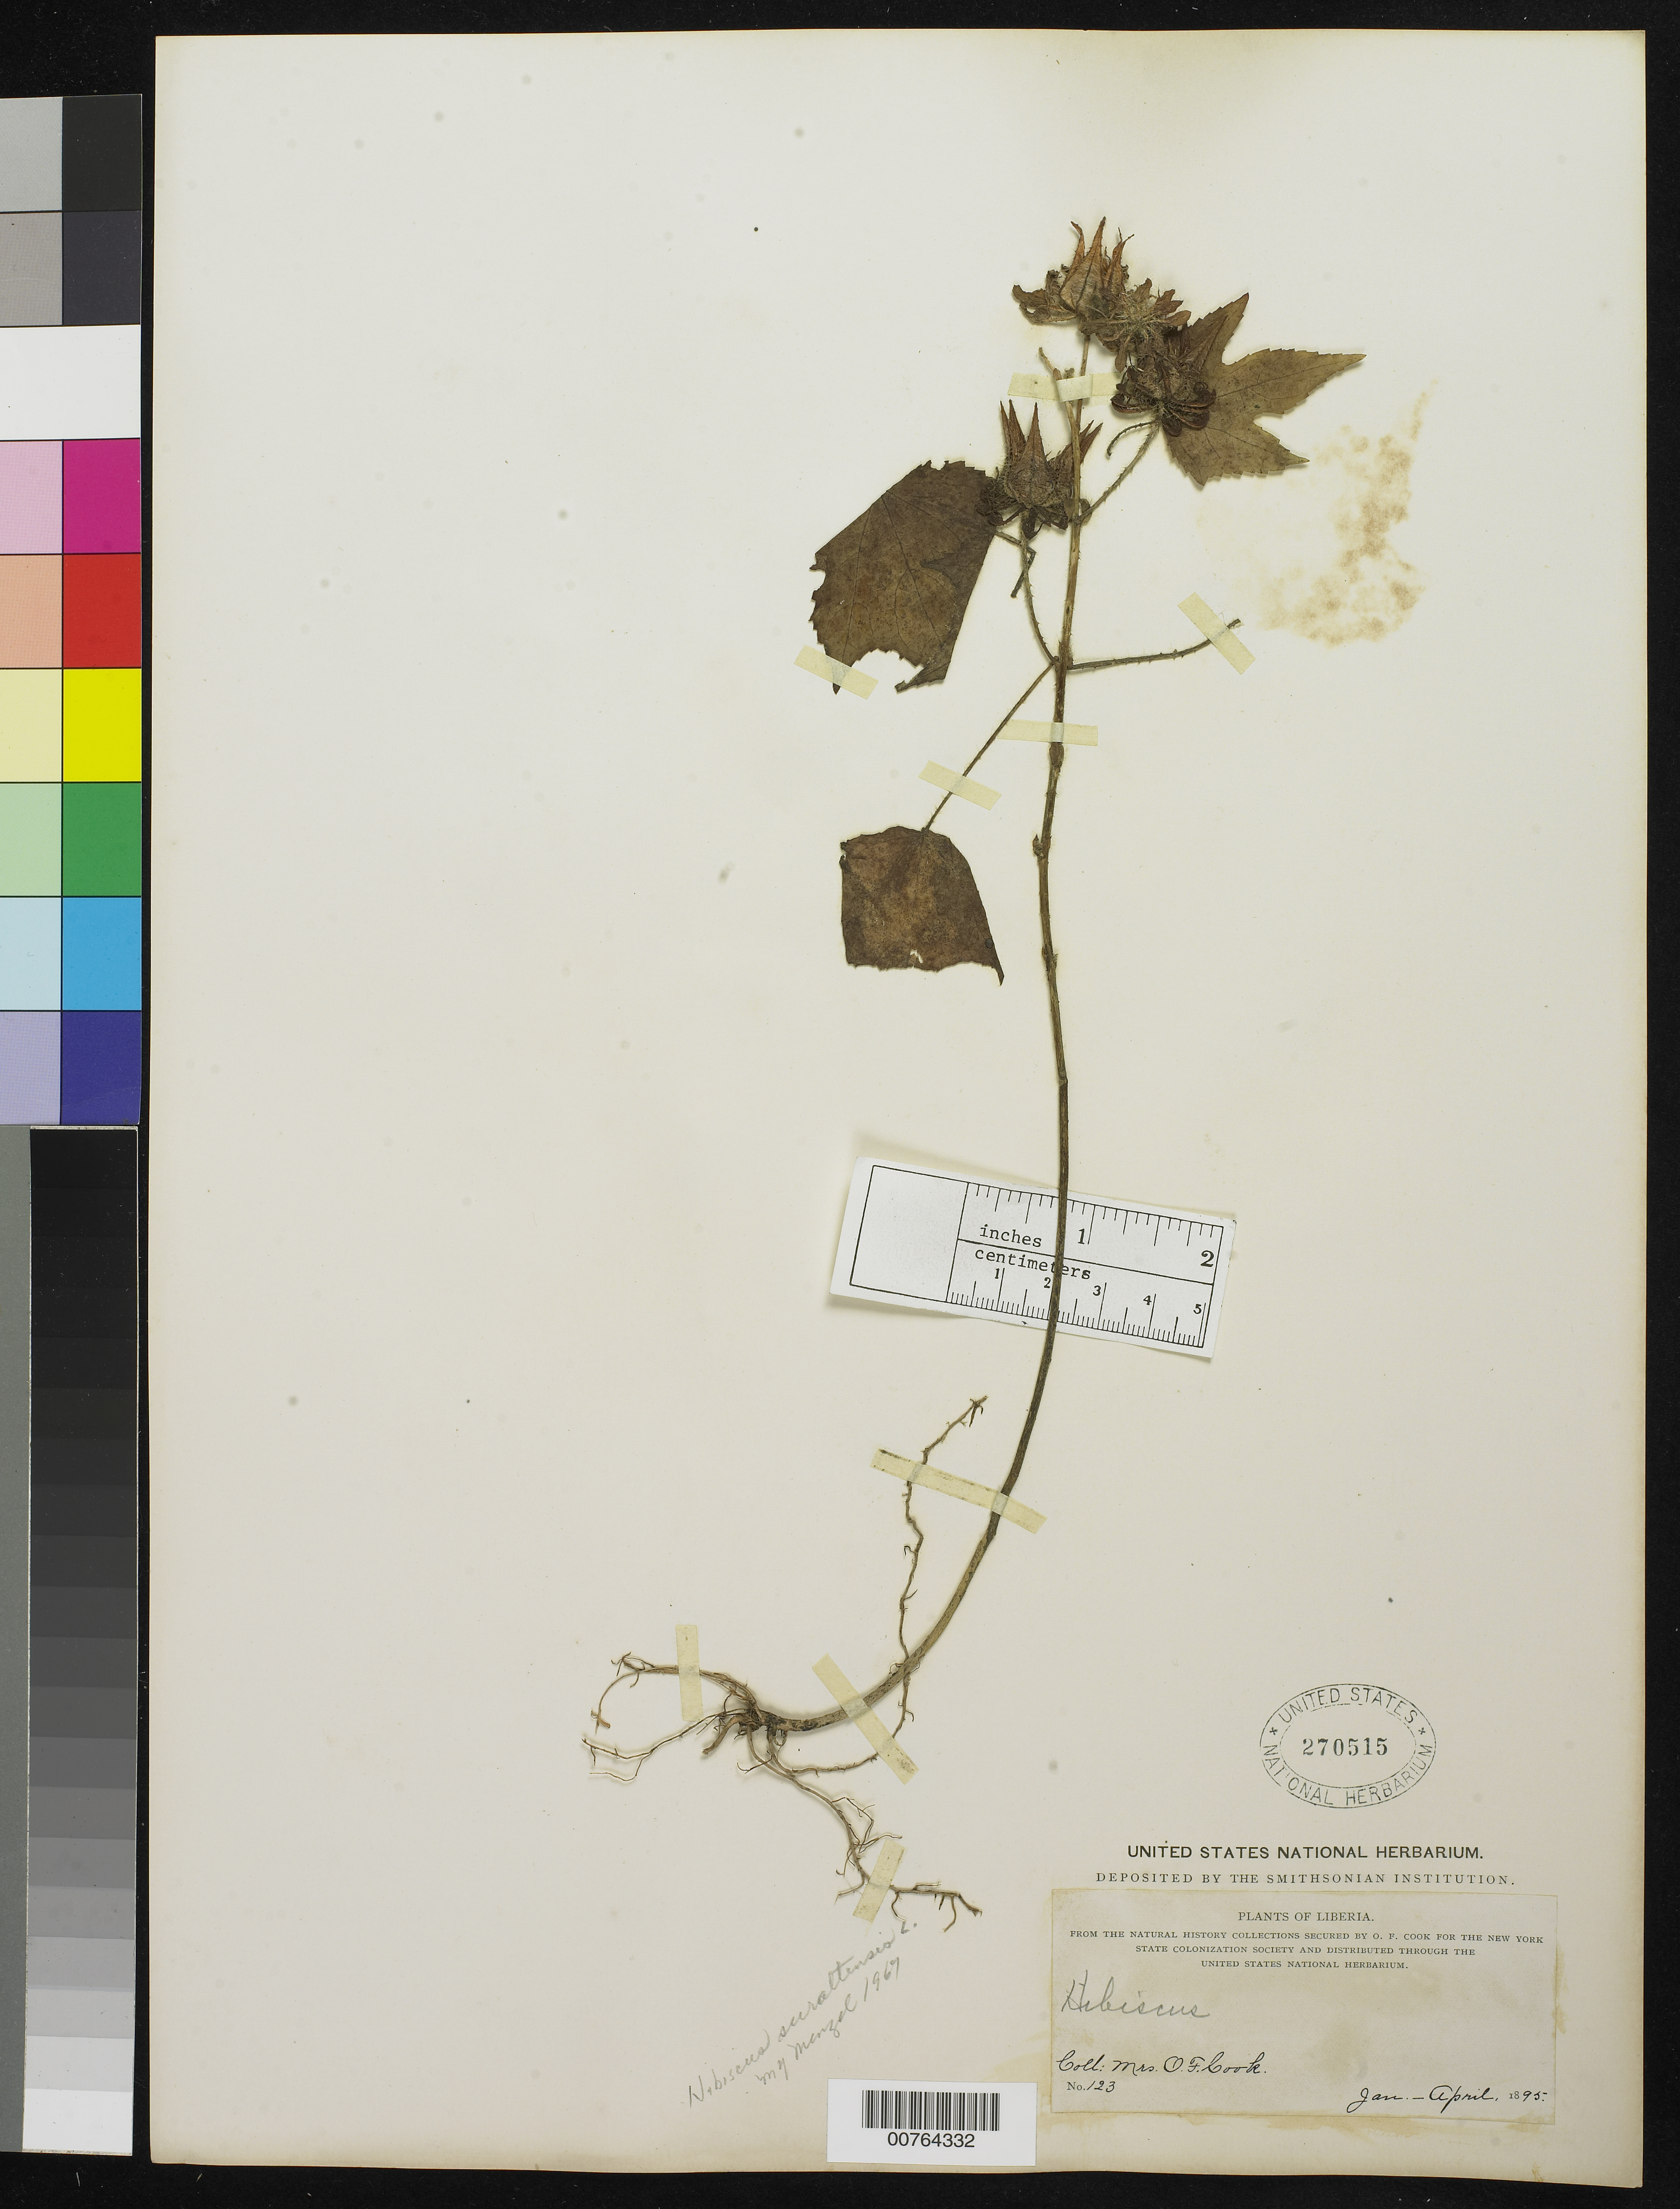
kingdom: Plantae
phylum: Tracheophyta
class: Magnoliopsida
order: Malvales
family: Malvaceae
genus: Sabdariffa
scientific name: Sabdariffa surattensis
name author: (L.) M.M. Hanes & R.L. Barrett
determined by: Dorr, Laurence J., Curator (BOT), Smithsonian Institution - National Museum of Natural History (UNITED STATES)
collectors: Alice C. Cook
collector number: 123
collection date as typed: Jan 1895 to -- Apr 1895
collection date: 1895-01/1895-04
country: Liberia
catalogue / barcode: US 270515